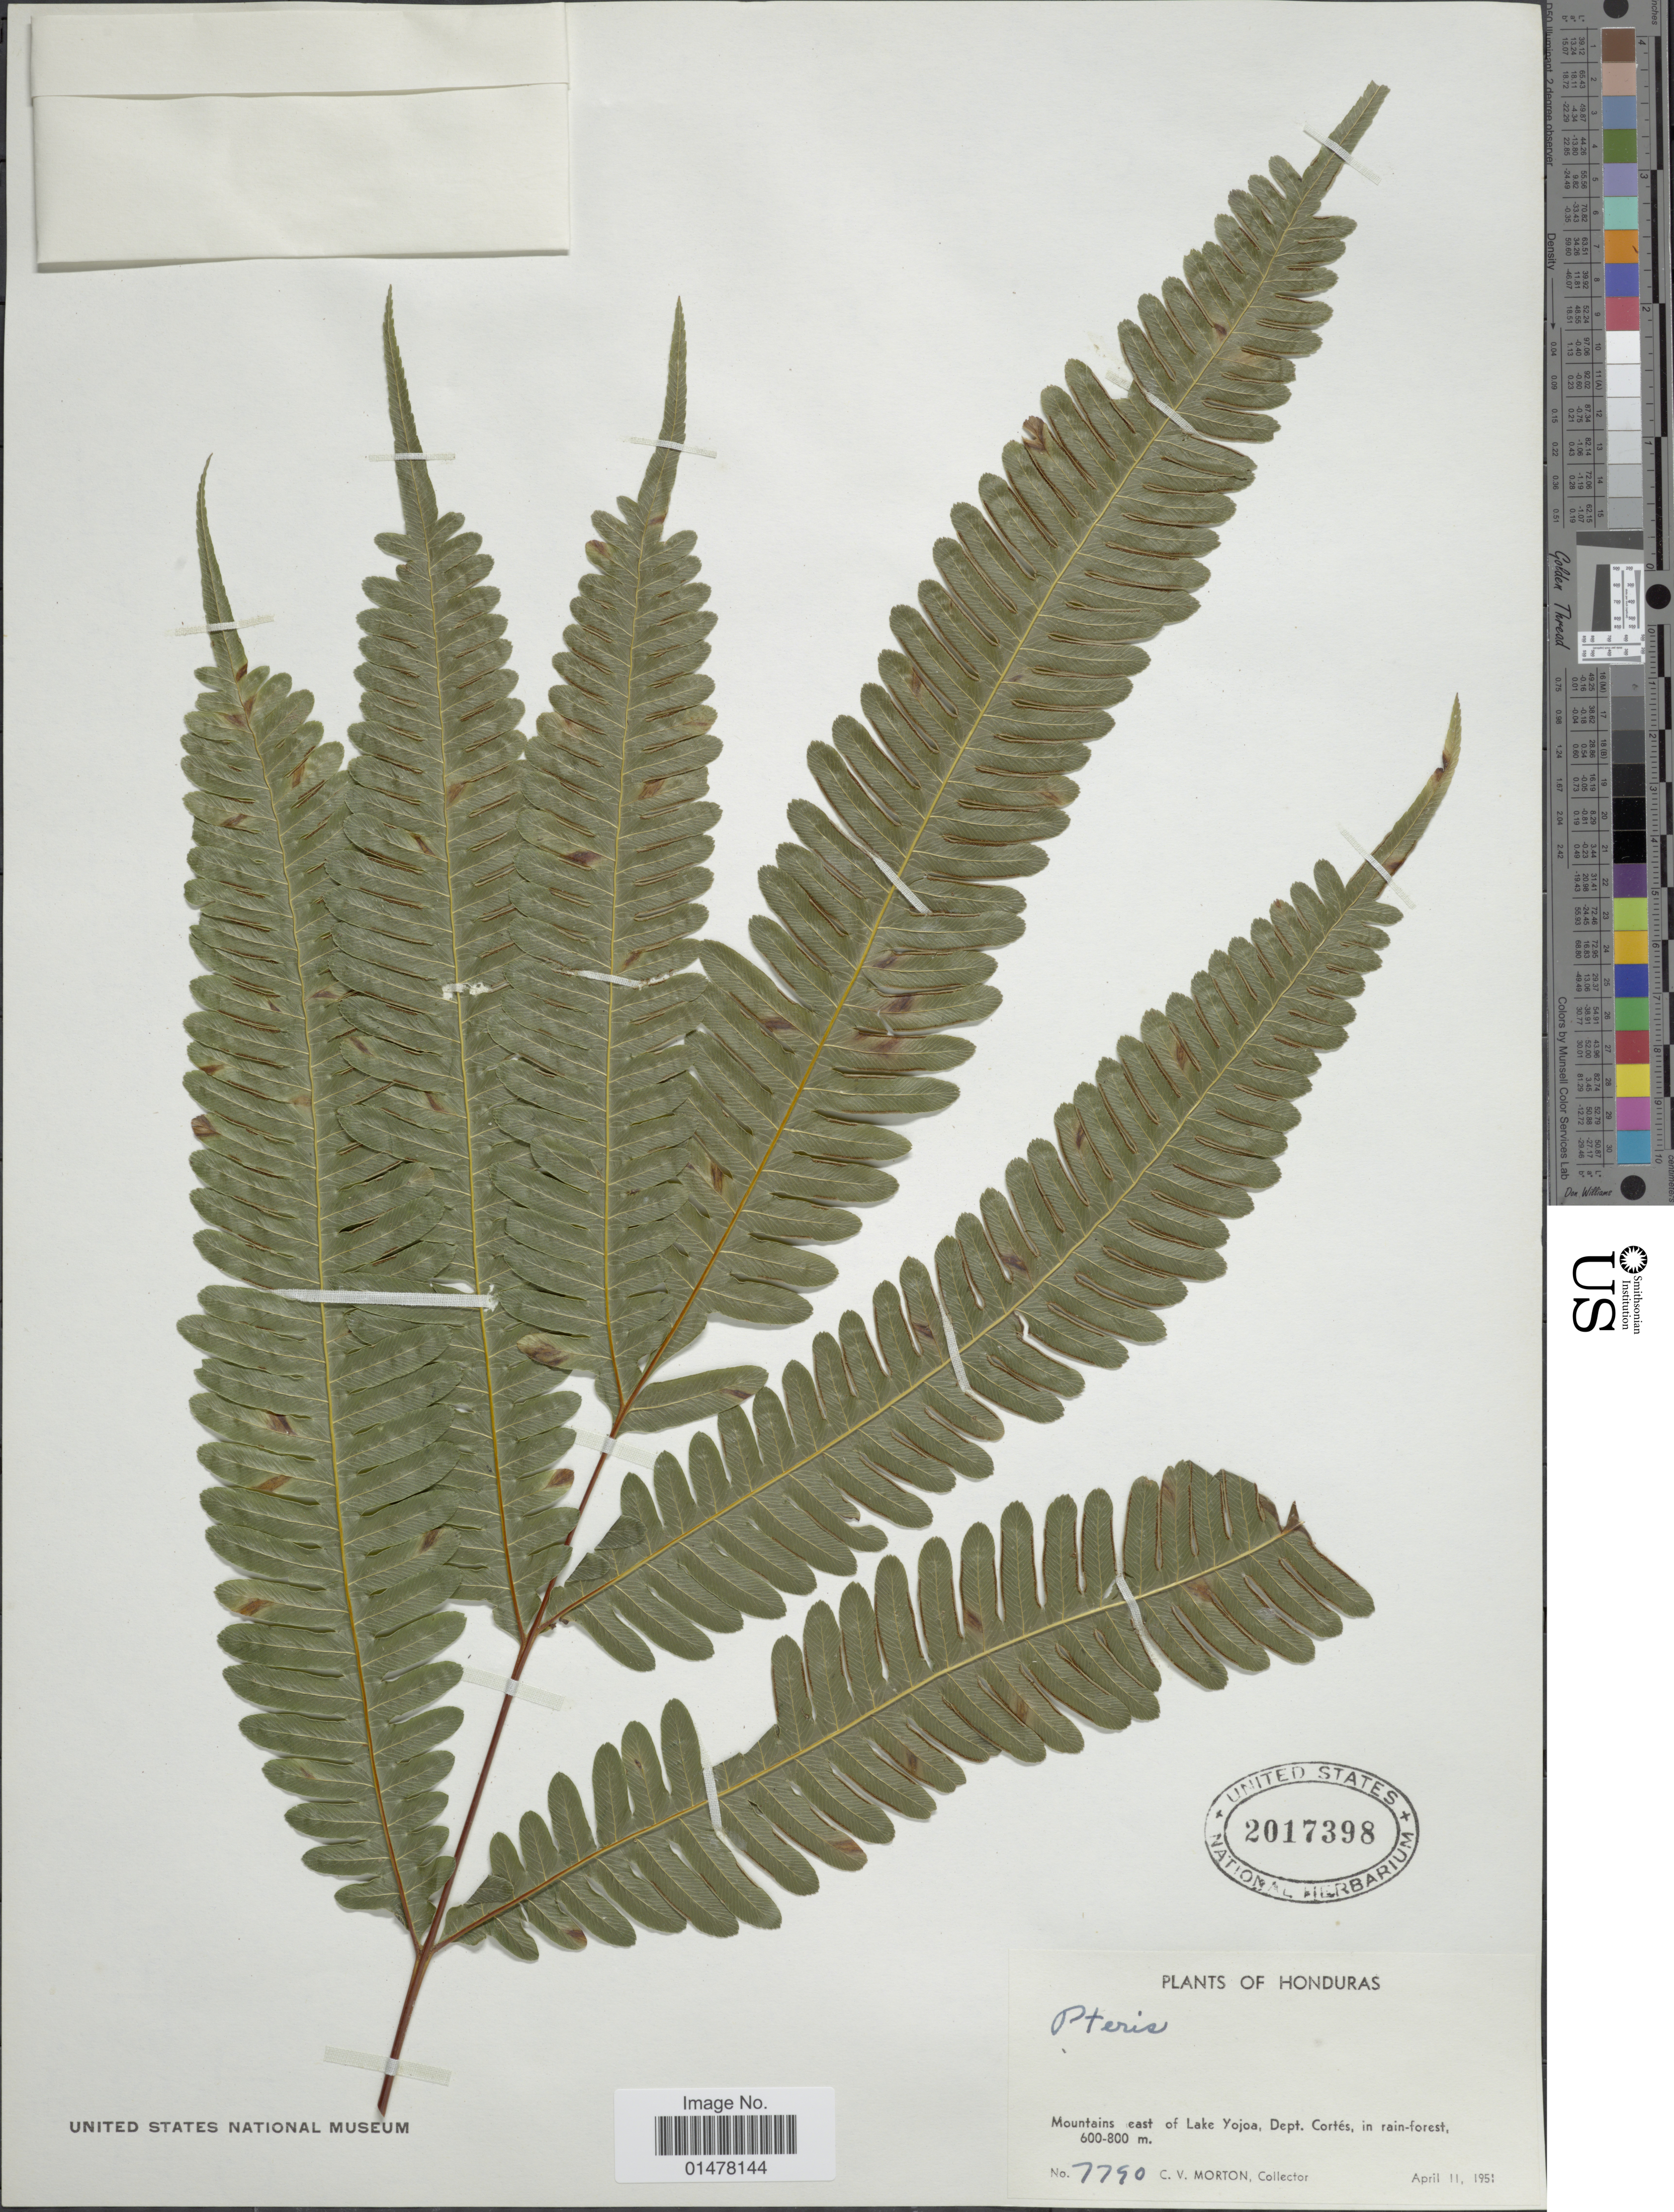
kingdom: Plantae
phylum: Tracheophyta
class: Polypodiopsida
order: Polypodiales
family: Pteridaceae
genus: Pteris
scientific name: Pteris pungens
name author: Willd.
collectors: C. V. Morton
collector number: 7790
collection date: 1951-04-11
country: Honduras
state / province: Cortés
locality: PLants of Honduras, mountains east of Lake Yojoa, dept. Cortés, in rain-forest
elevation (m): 600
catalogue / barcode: US 2017398